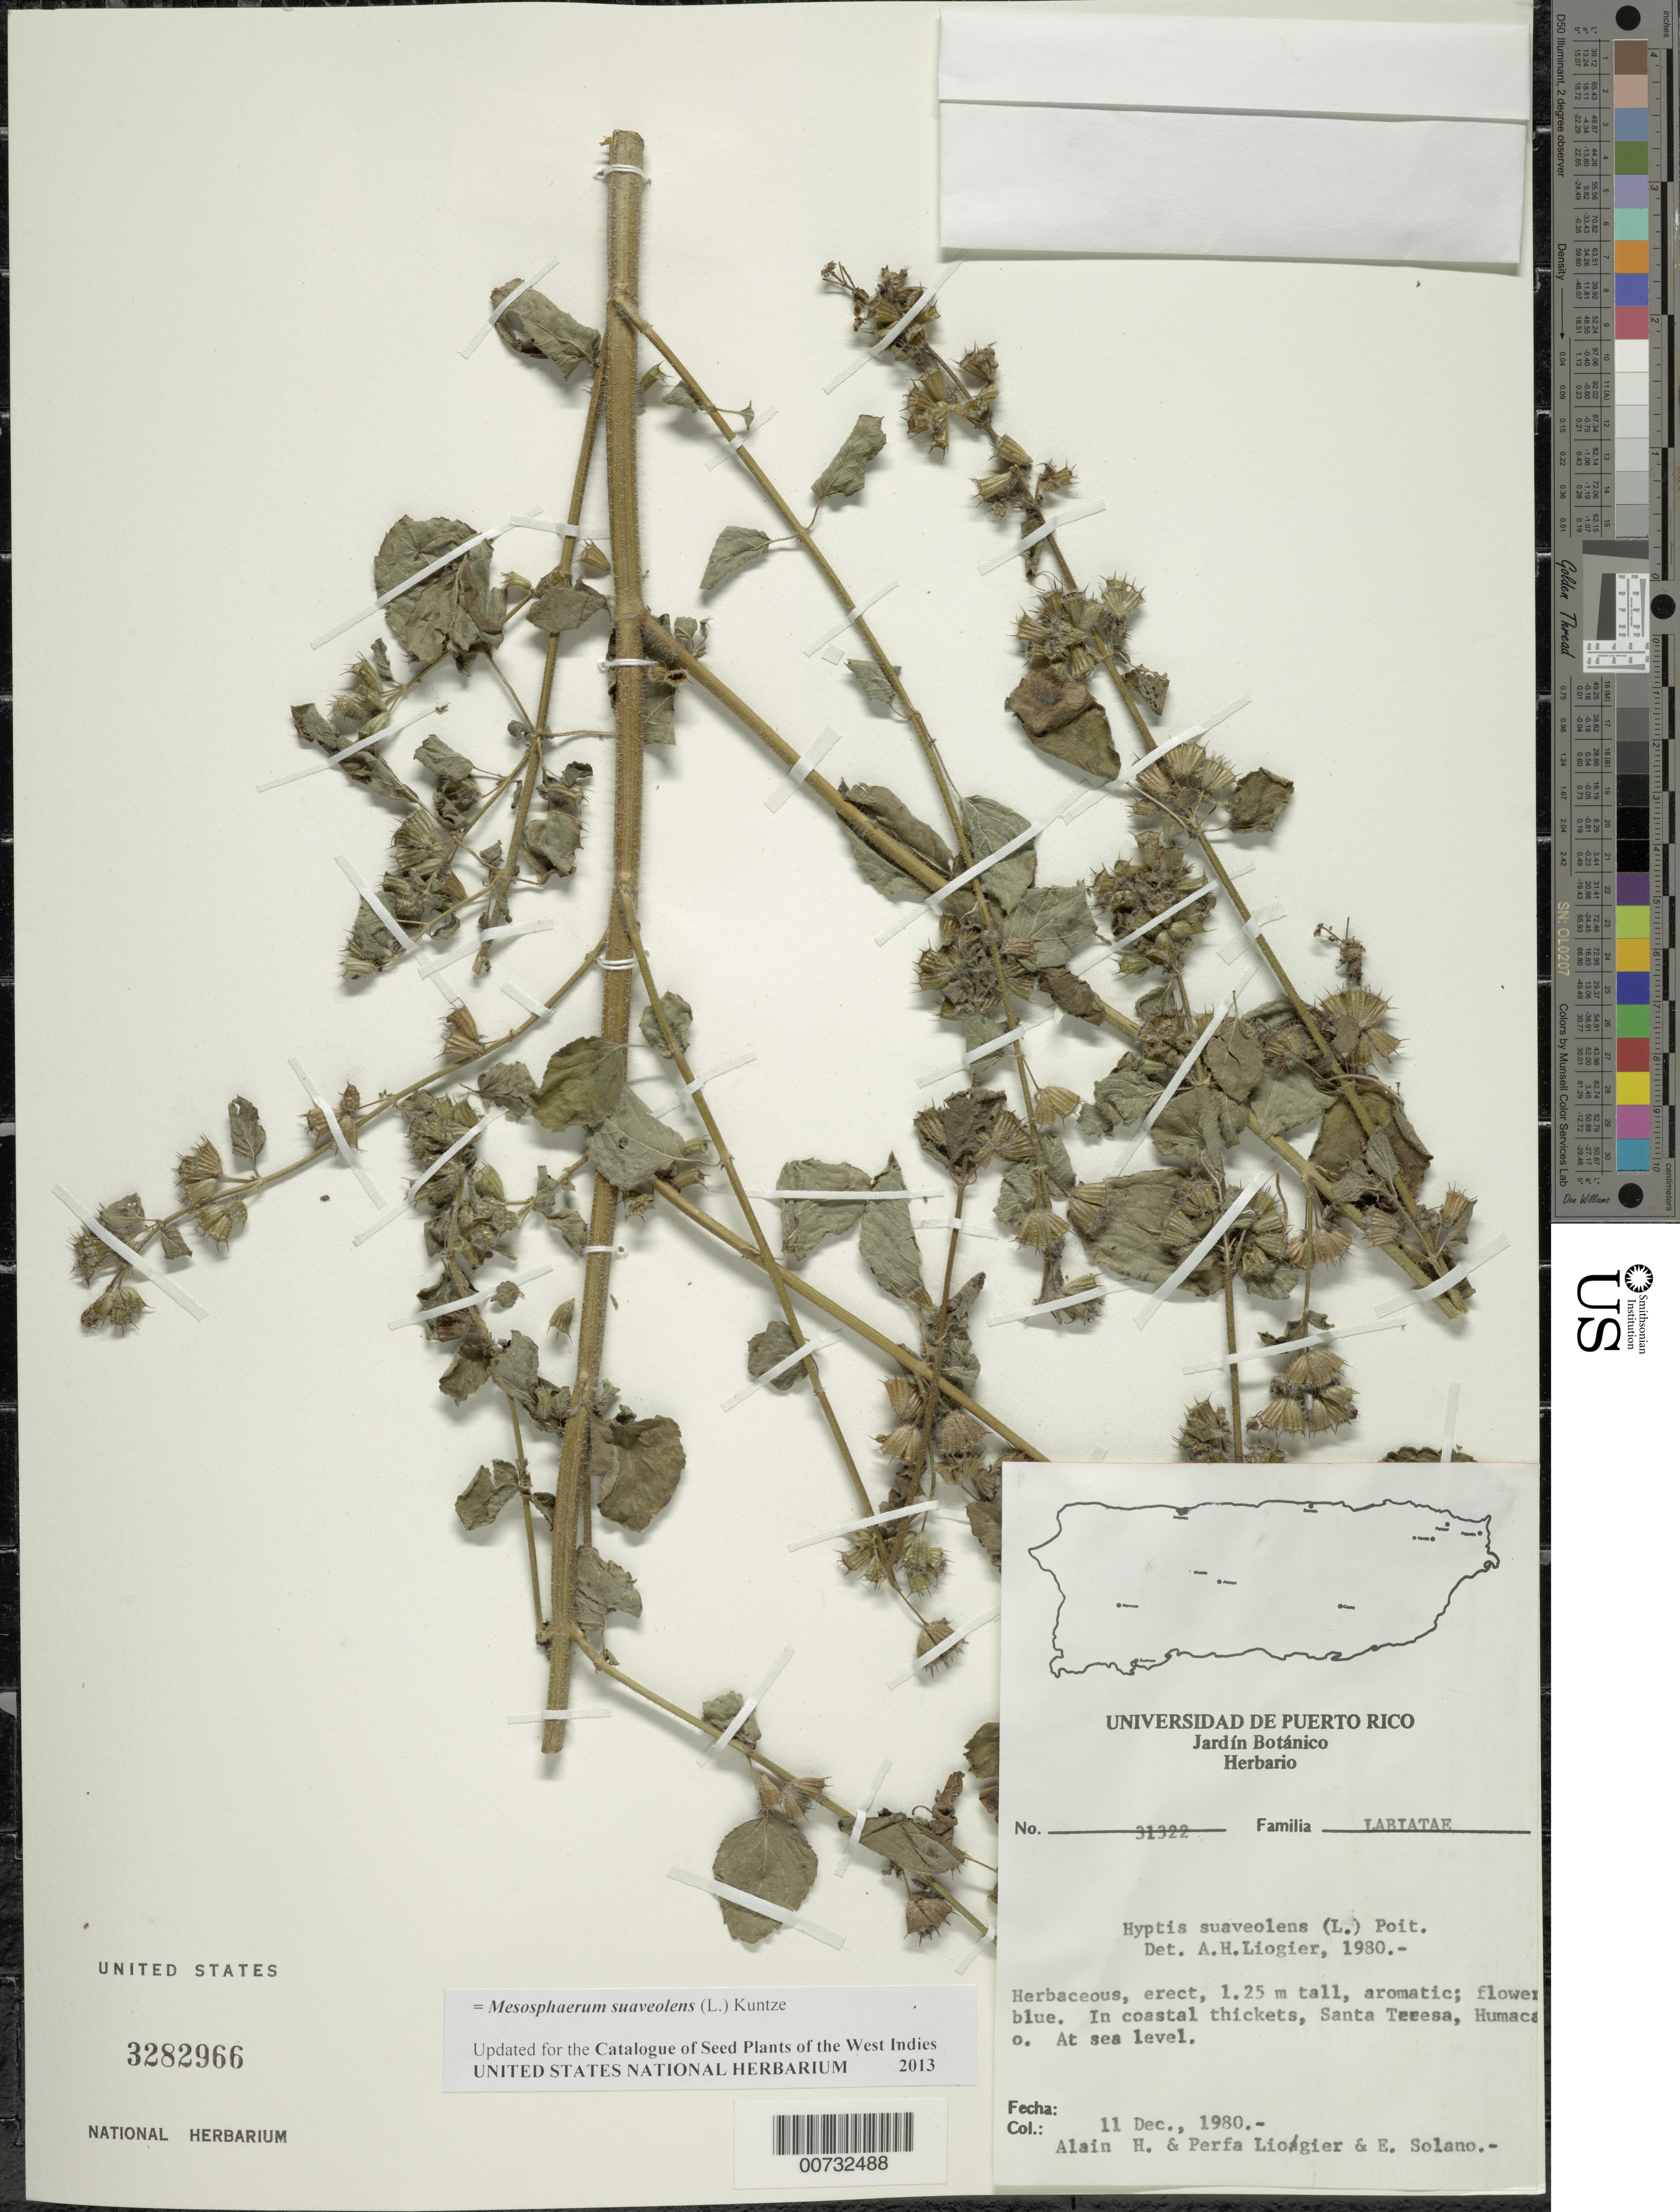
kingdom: Plantae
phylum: Tracheophyta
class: Magnoliopsida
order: Lamiales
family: Lamiaceae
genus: Mesosphaerum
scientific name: Mesosphaerum suaveolens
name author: (L.) Kuntze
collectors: A. H. Liogier, M. P. Liogier & E. Solano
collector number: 31322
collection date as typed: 11 Dec 1980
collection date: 1980-12-11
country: Puerto Rico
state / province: Humacao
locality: Santa Teresa, Humacao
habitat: In coastal thickets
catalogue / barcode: US 3282966